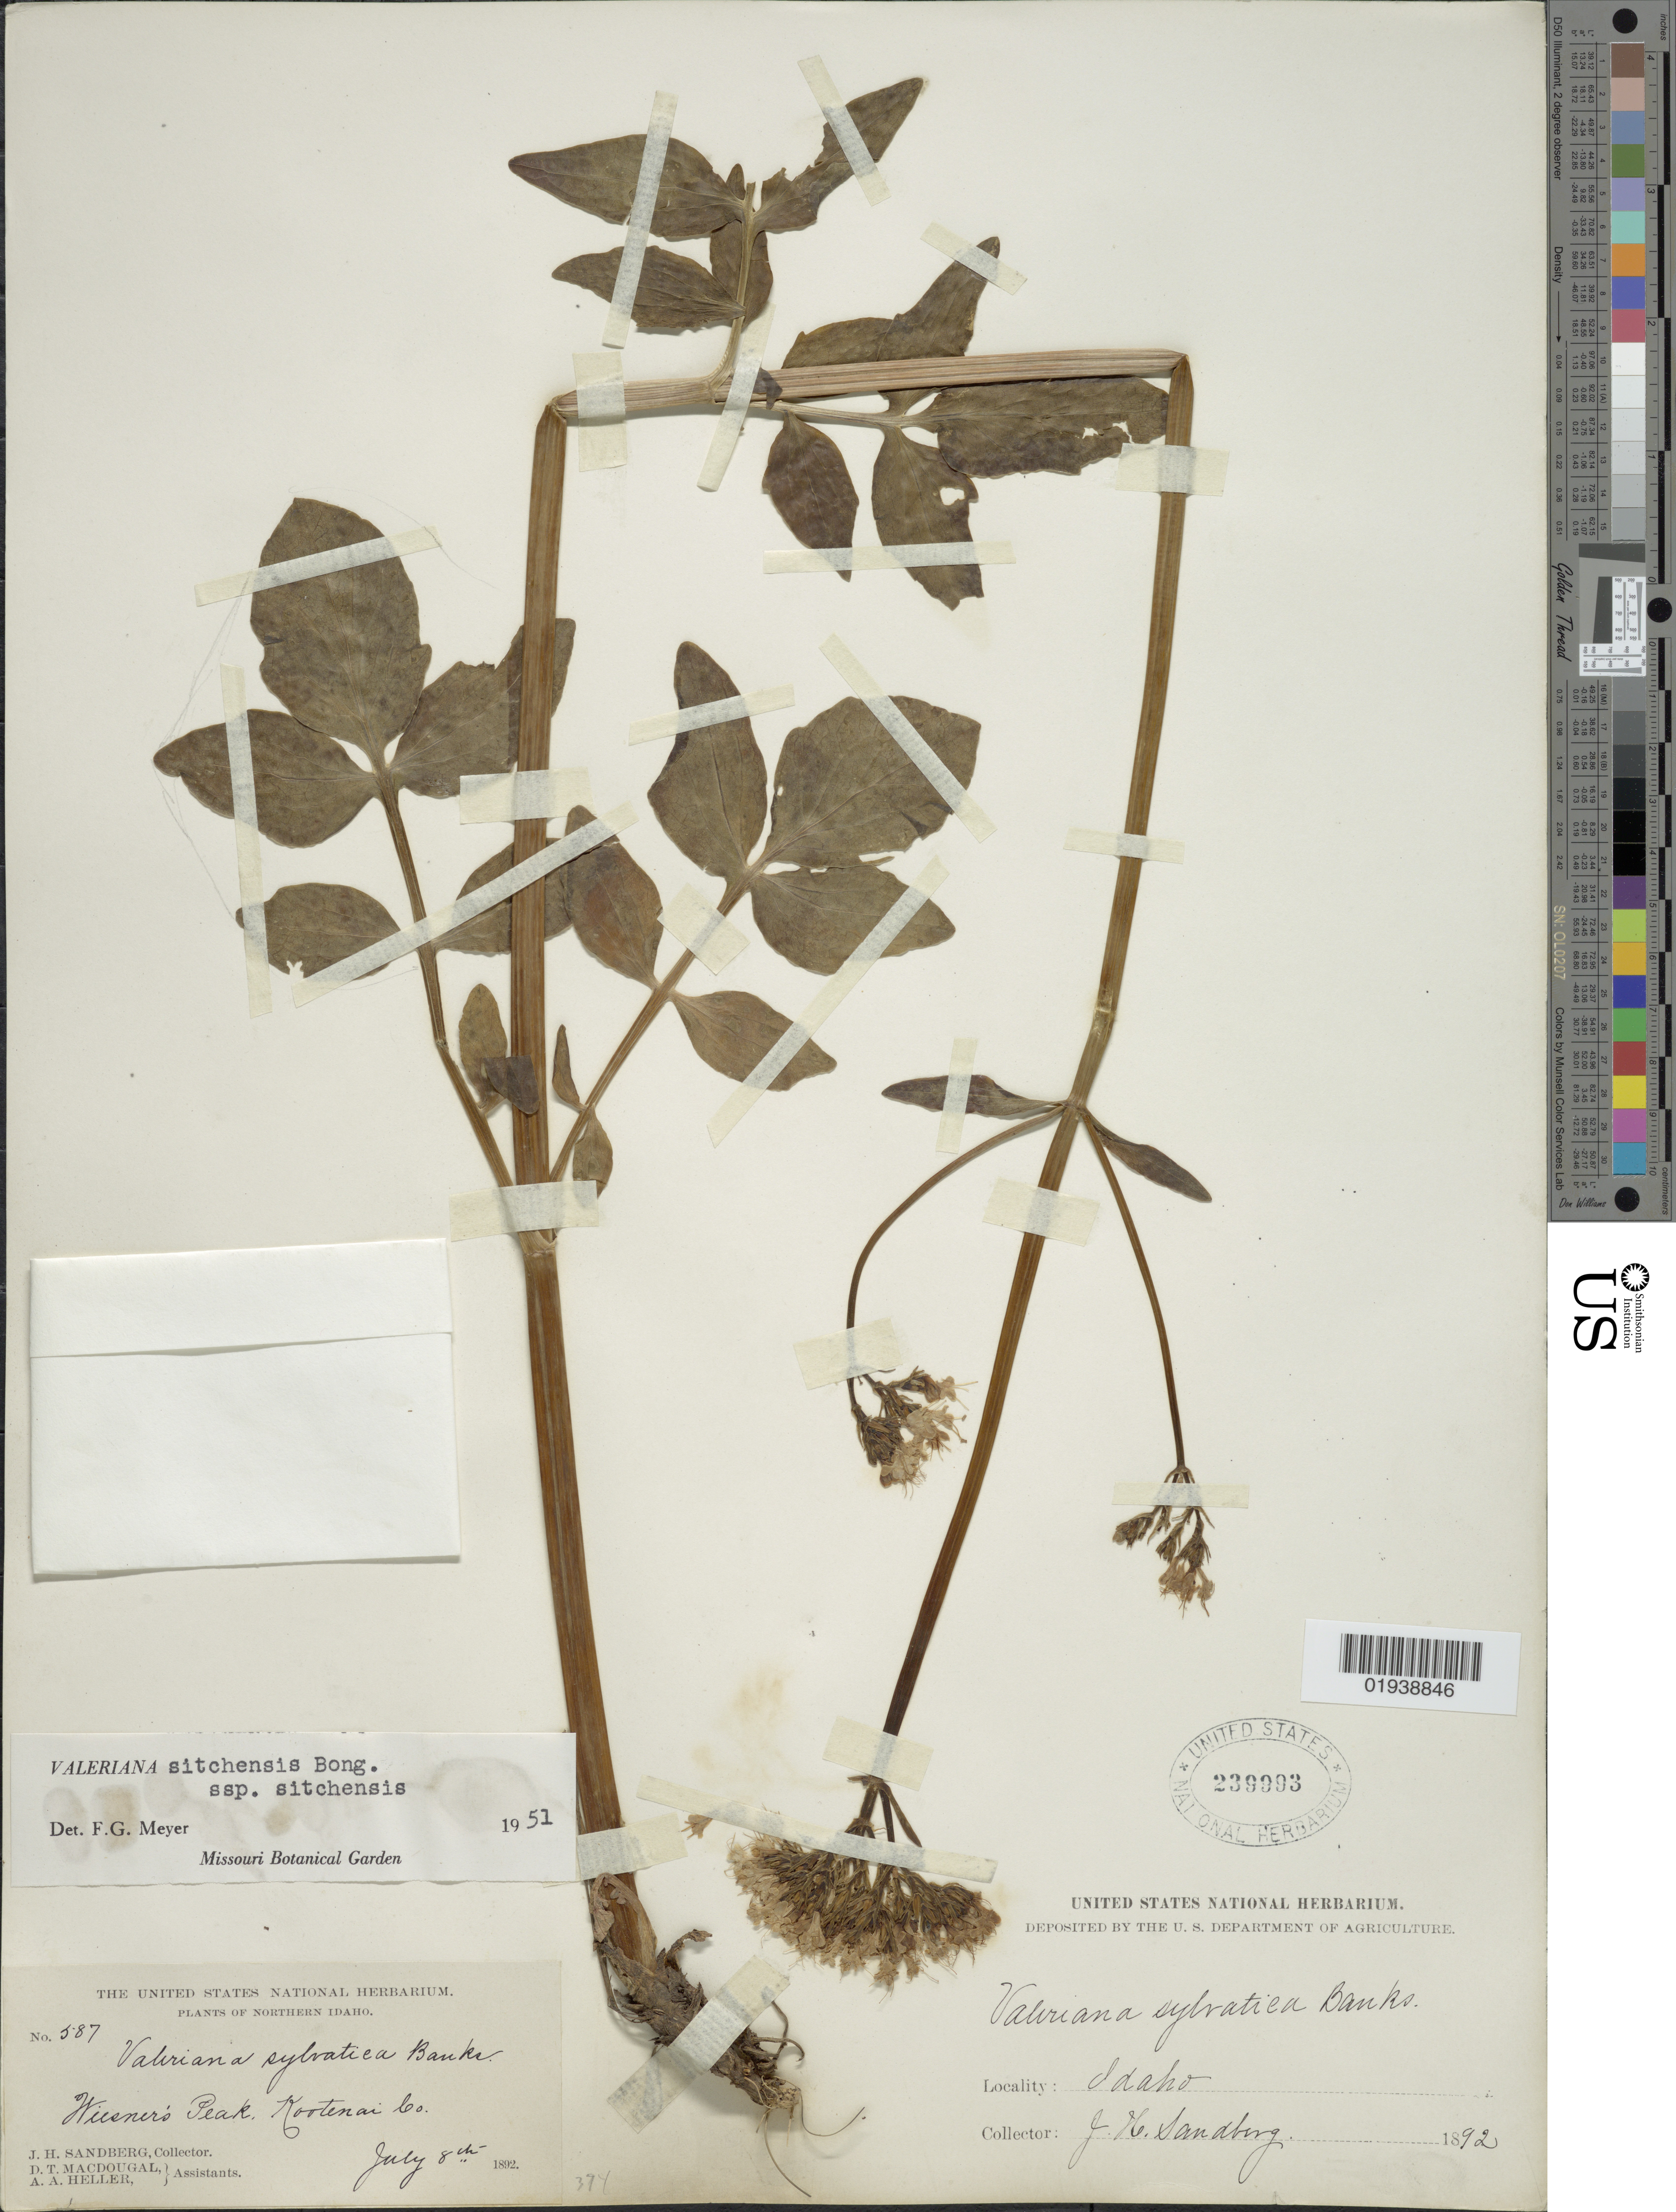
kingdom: Plantae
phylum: Tracheophyta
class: Magnoliopsida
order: Dipsacales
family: Caprifoliaceae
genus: Valeriana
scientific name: Valeriana sitchensis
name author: Bong.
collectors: J. H. Sandberg, D. T. MacDougal & A. A. Heller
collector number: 587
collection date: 1892-07-08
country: United States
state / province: Idaho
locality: Northern Idaho, Wiesner's Peak, Kootenai Co.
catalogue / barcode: US 239993